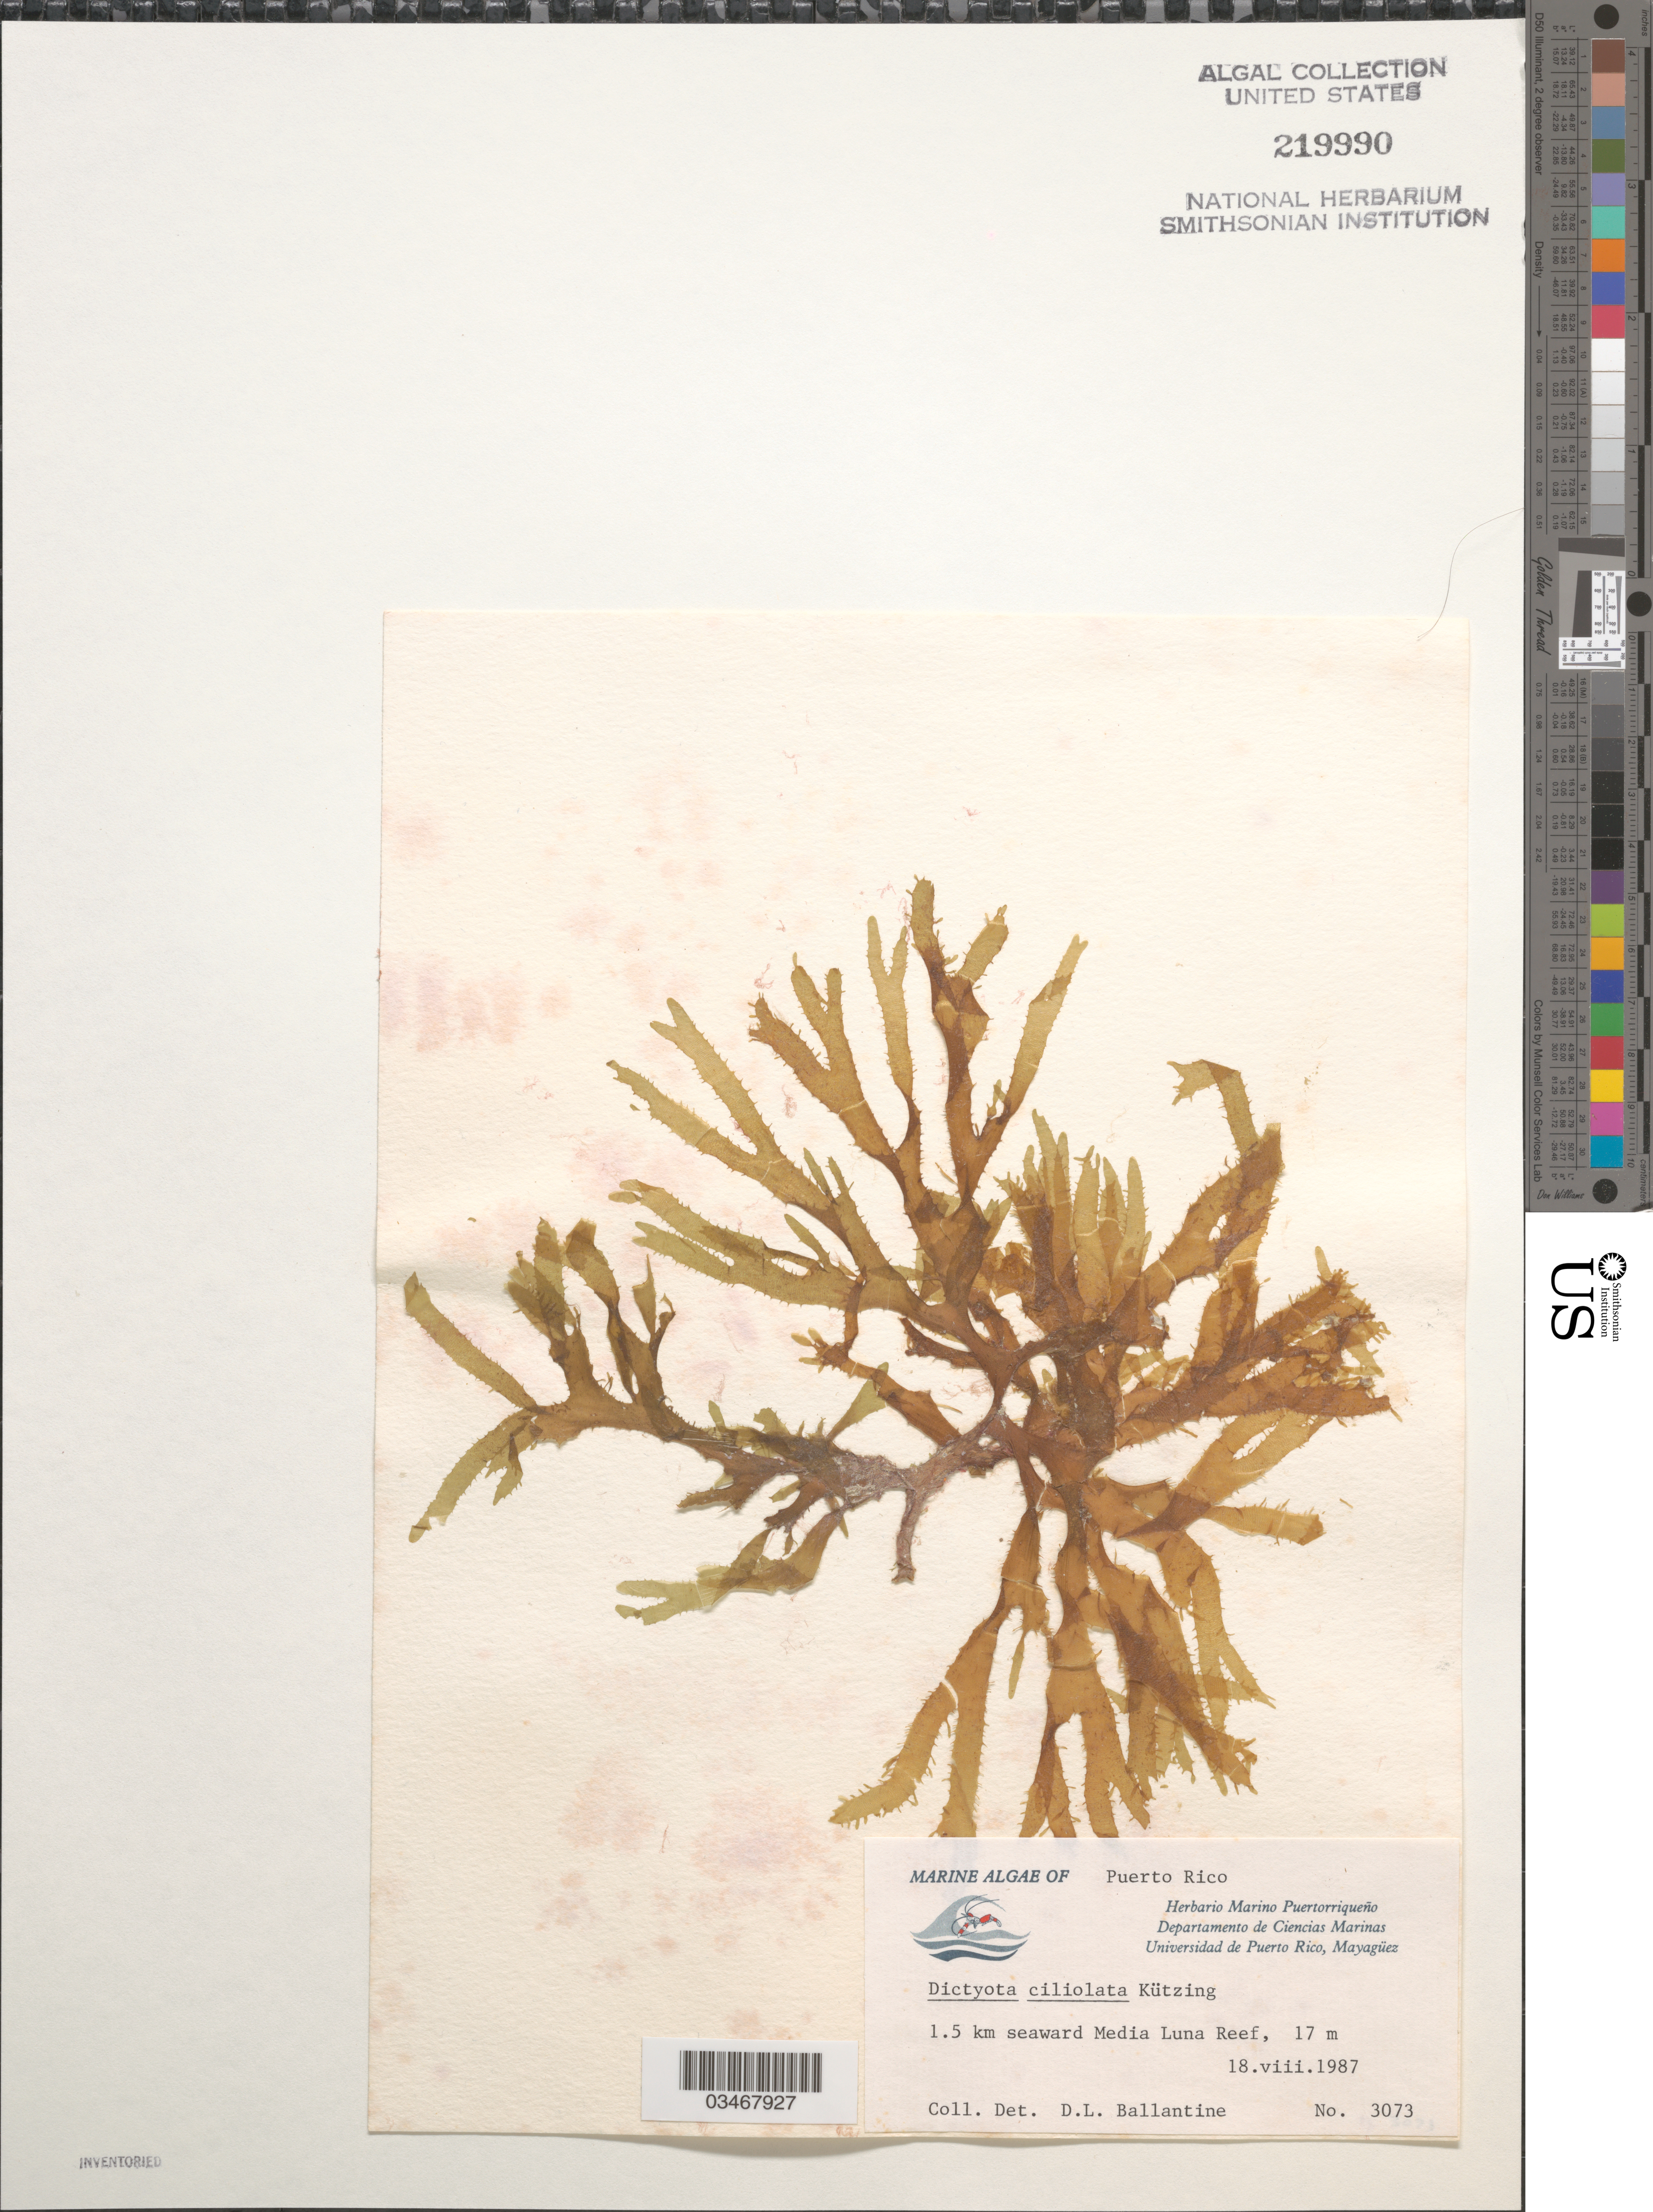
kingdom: Chromista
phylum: Ochrophyta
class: Phaeophyceae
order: Dictyotales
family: Dictyotaceae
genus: Dictyota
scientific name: Dictyota ciliolata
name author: Sond. ex Kütz.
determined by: Ballantine, D. L.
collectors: D.L. Ballantine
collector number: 3073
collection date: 1987-08-18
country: Puerto Rico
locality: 1.5 km seaward Media Luna Reef.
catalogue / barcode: US 219990